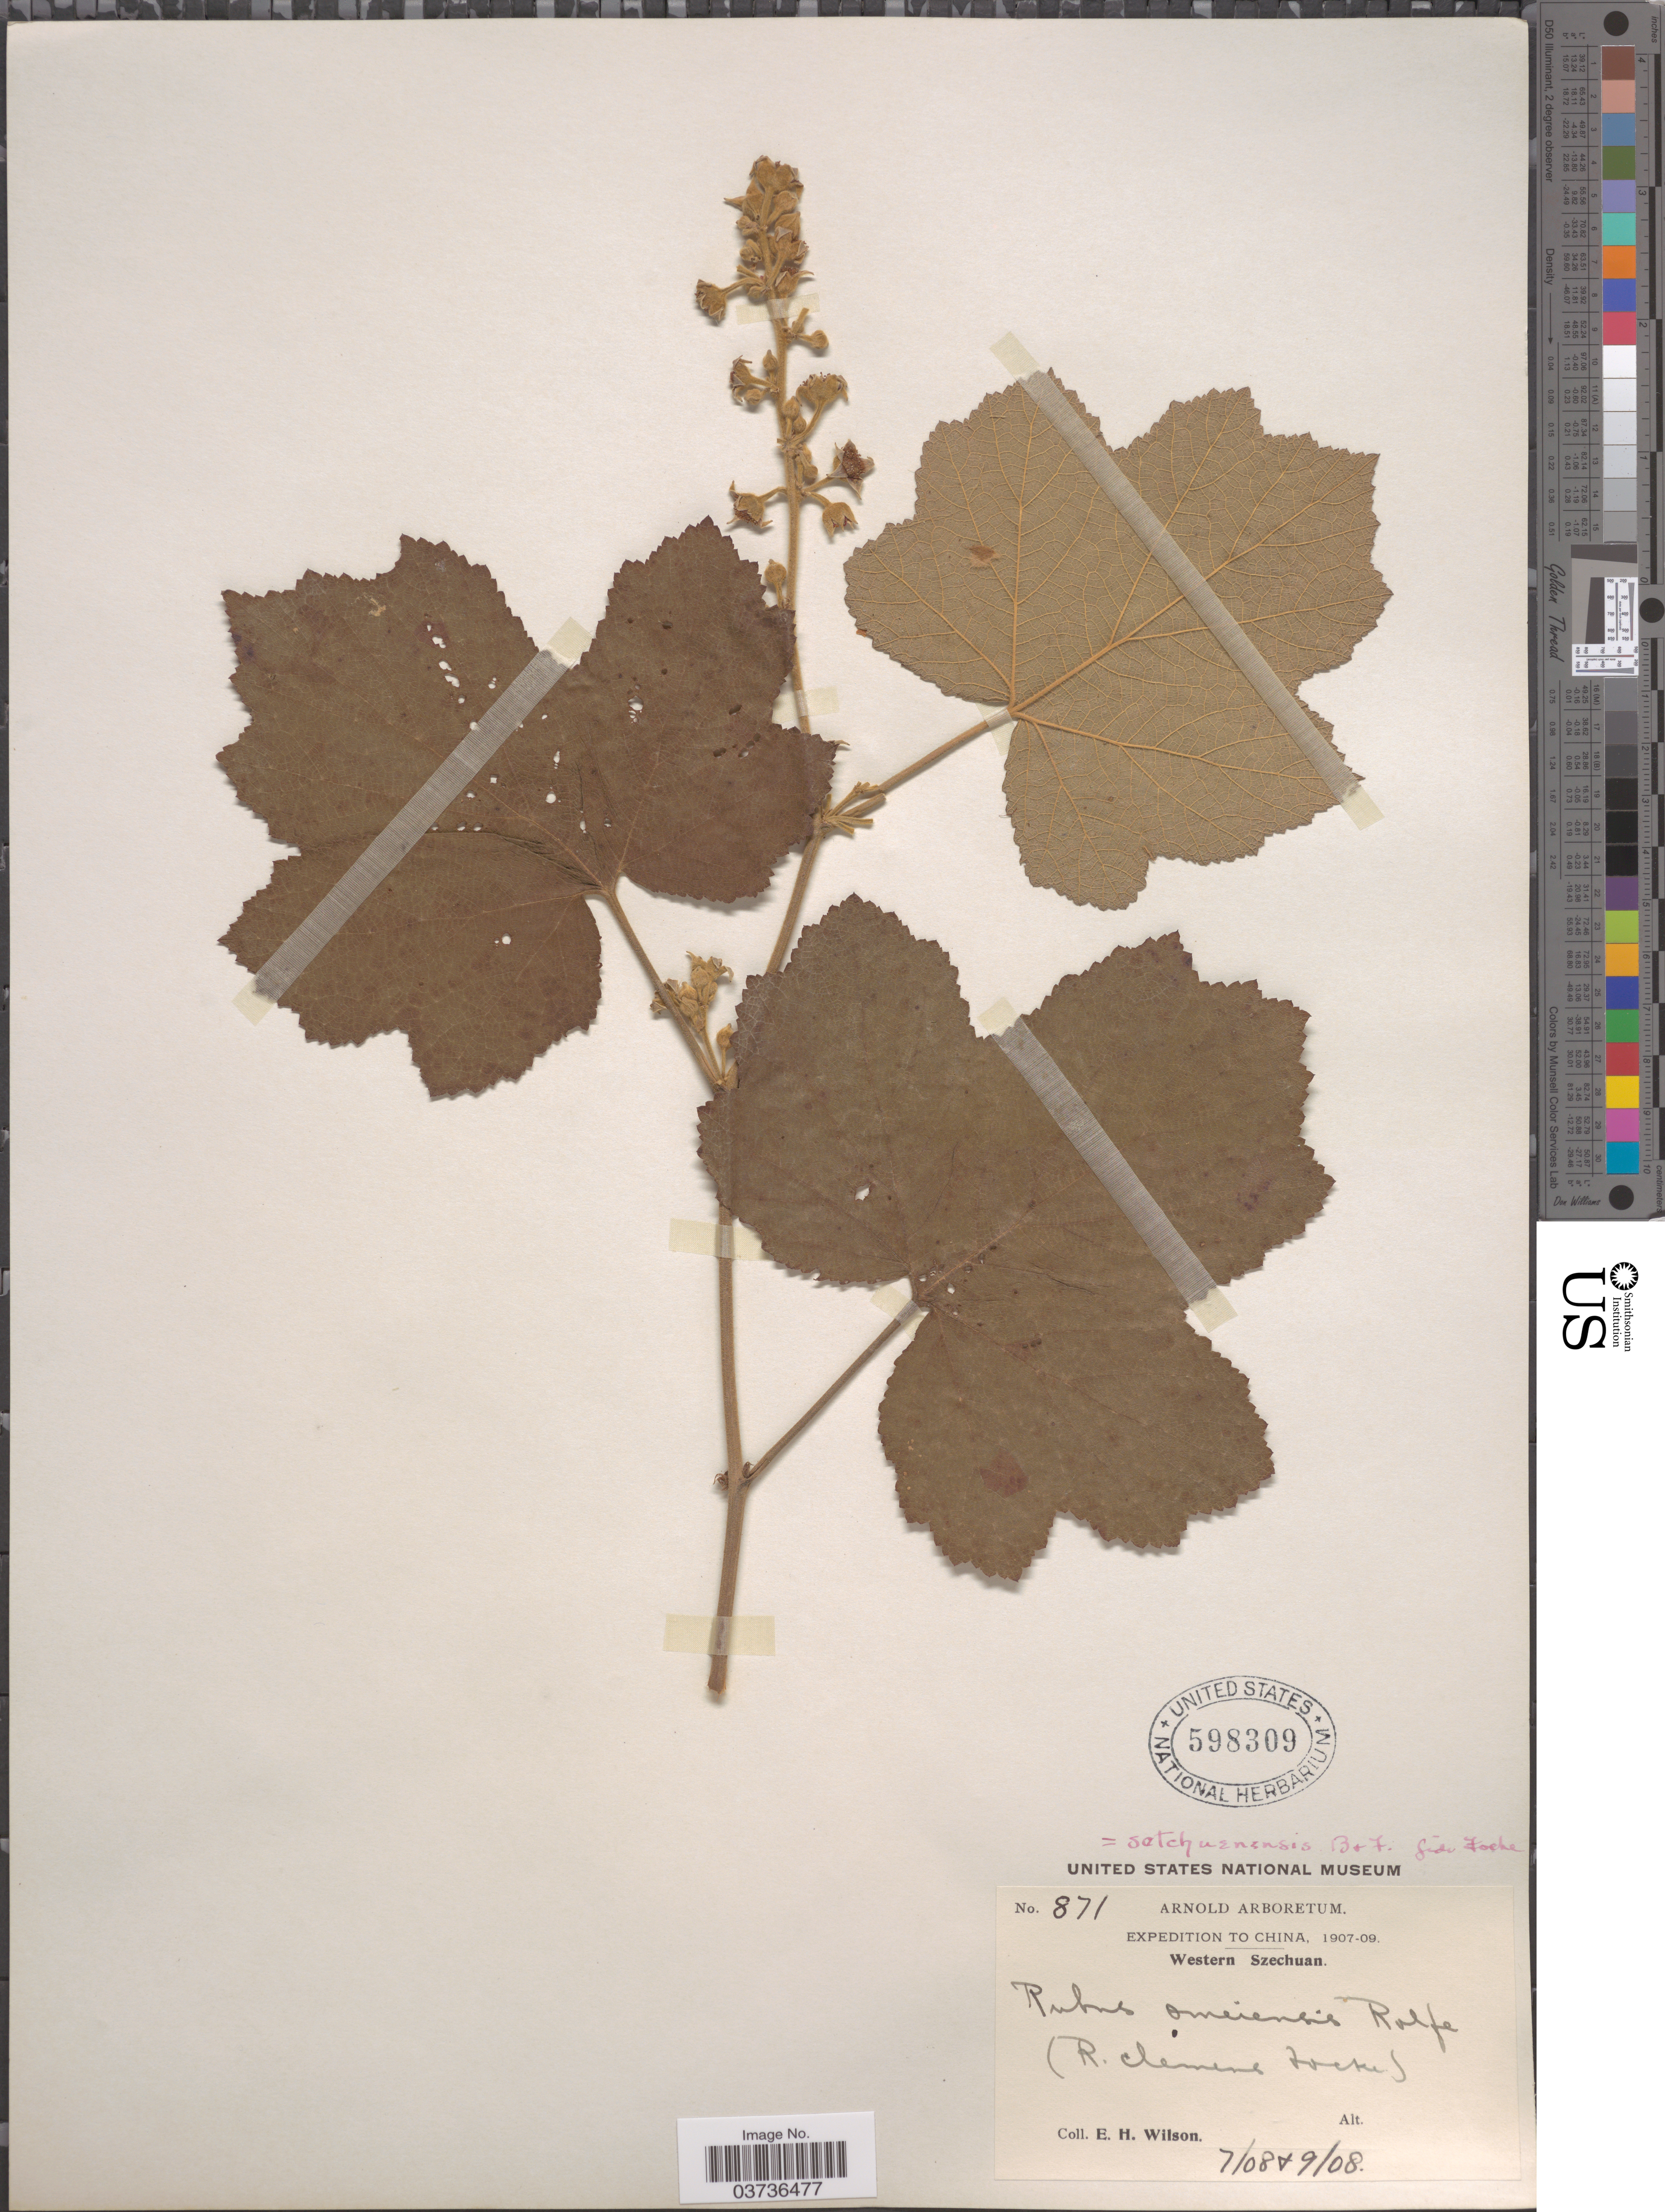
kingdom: Plantae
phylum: Tracheophyta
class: Magnoliopsida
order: Rosales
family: Rosaceae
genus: Rubus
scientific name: Rubus setchuenensis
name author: Bureau & Franch.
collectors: E. Wilson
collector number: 871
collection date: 1908-07/1908-09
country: China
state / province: Sichuan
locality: Western Szechuan.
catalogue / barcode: US 598309